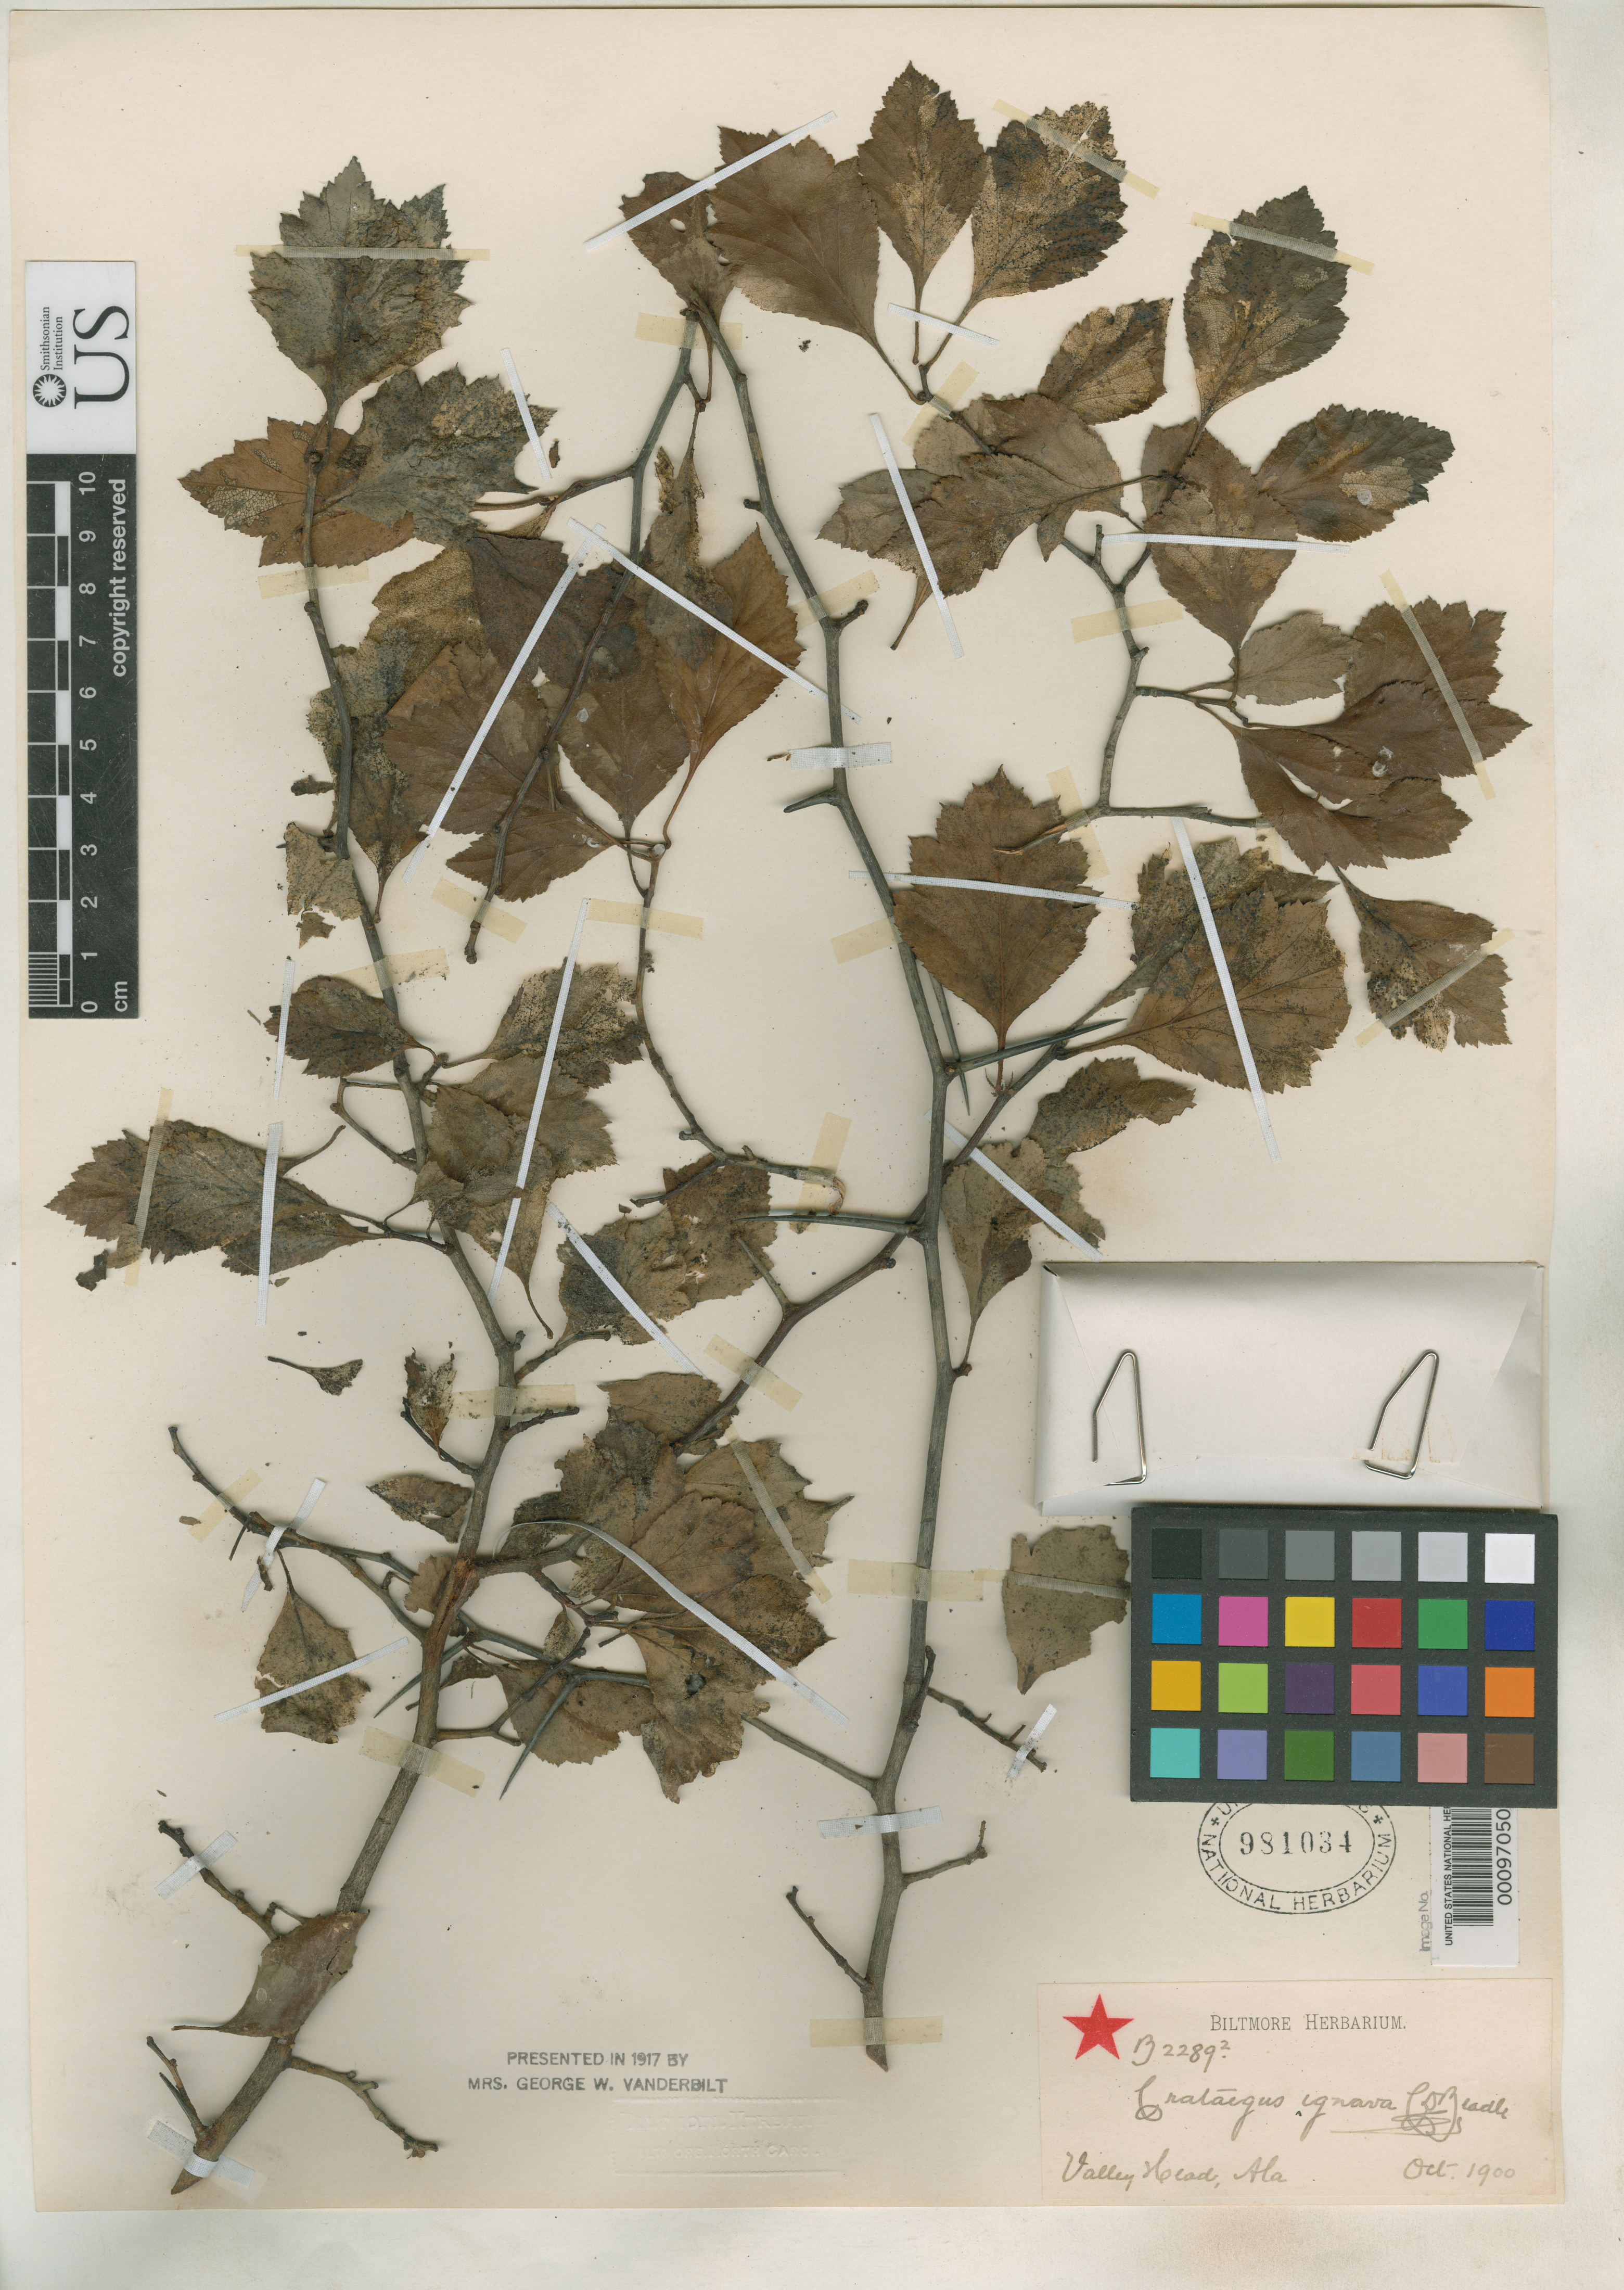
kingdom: Plantae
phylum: Tracheophyta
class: Magnoliopsida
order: Rosales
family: Rosaceae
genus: Crataegus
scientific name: Crataegus ignava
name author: Beadle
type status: Syntype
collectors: ex herb. Biltmore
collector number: B 2289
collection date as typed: Oct 1900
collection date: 1900-10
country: United States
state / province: Alabama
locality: Lookout Mountain above valley head.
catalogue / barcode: US 981034